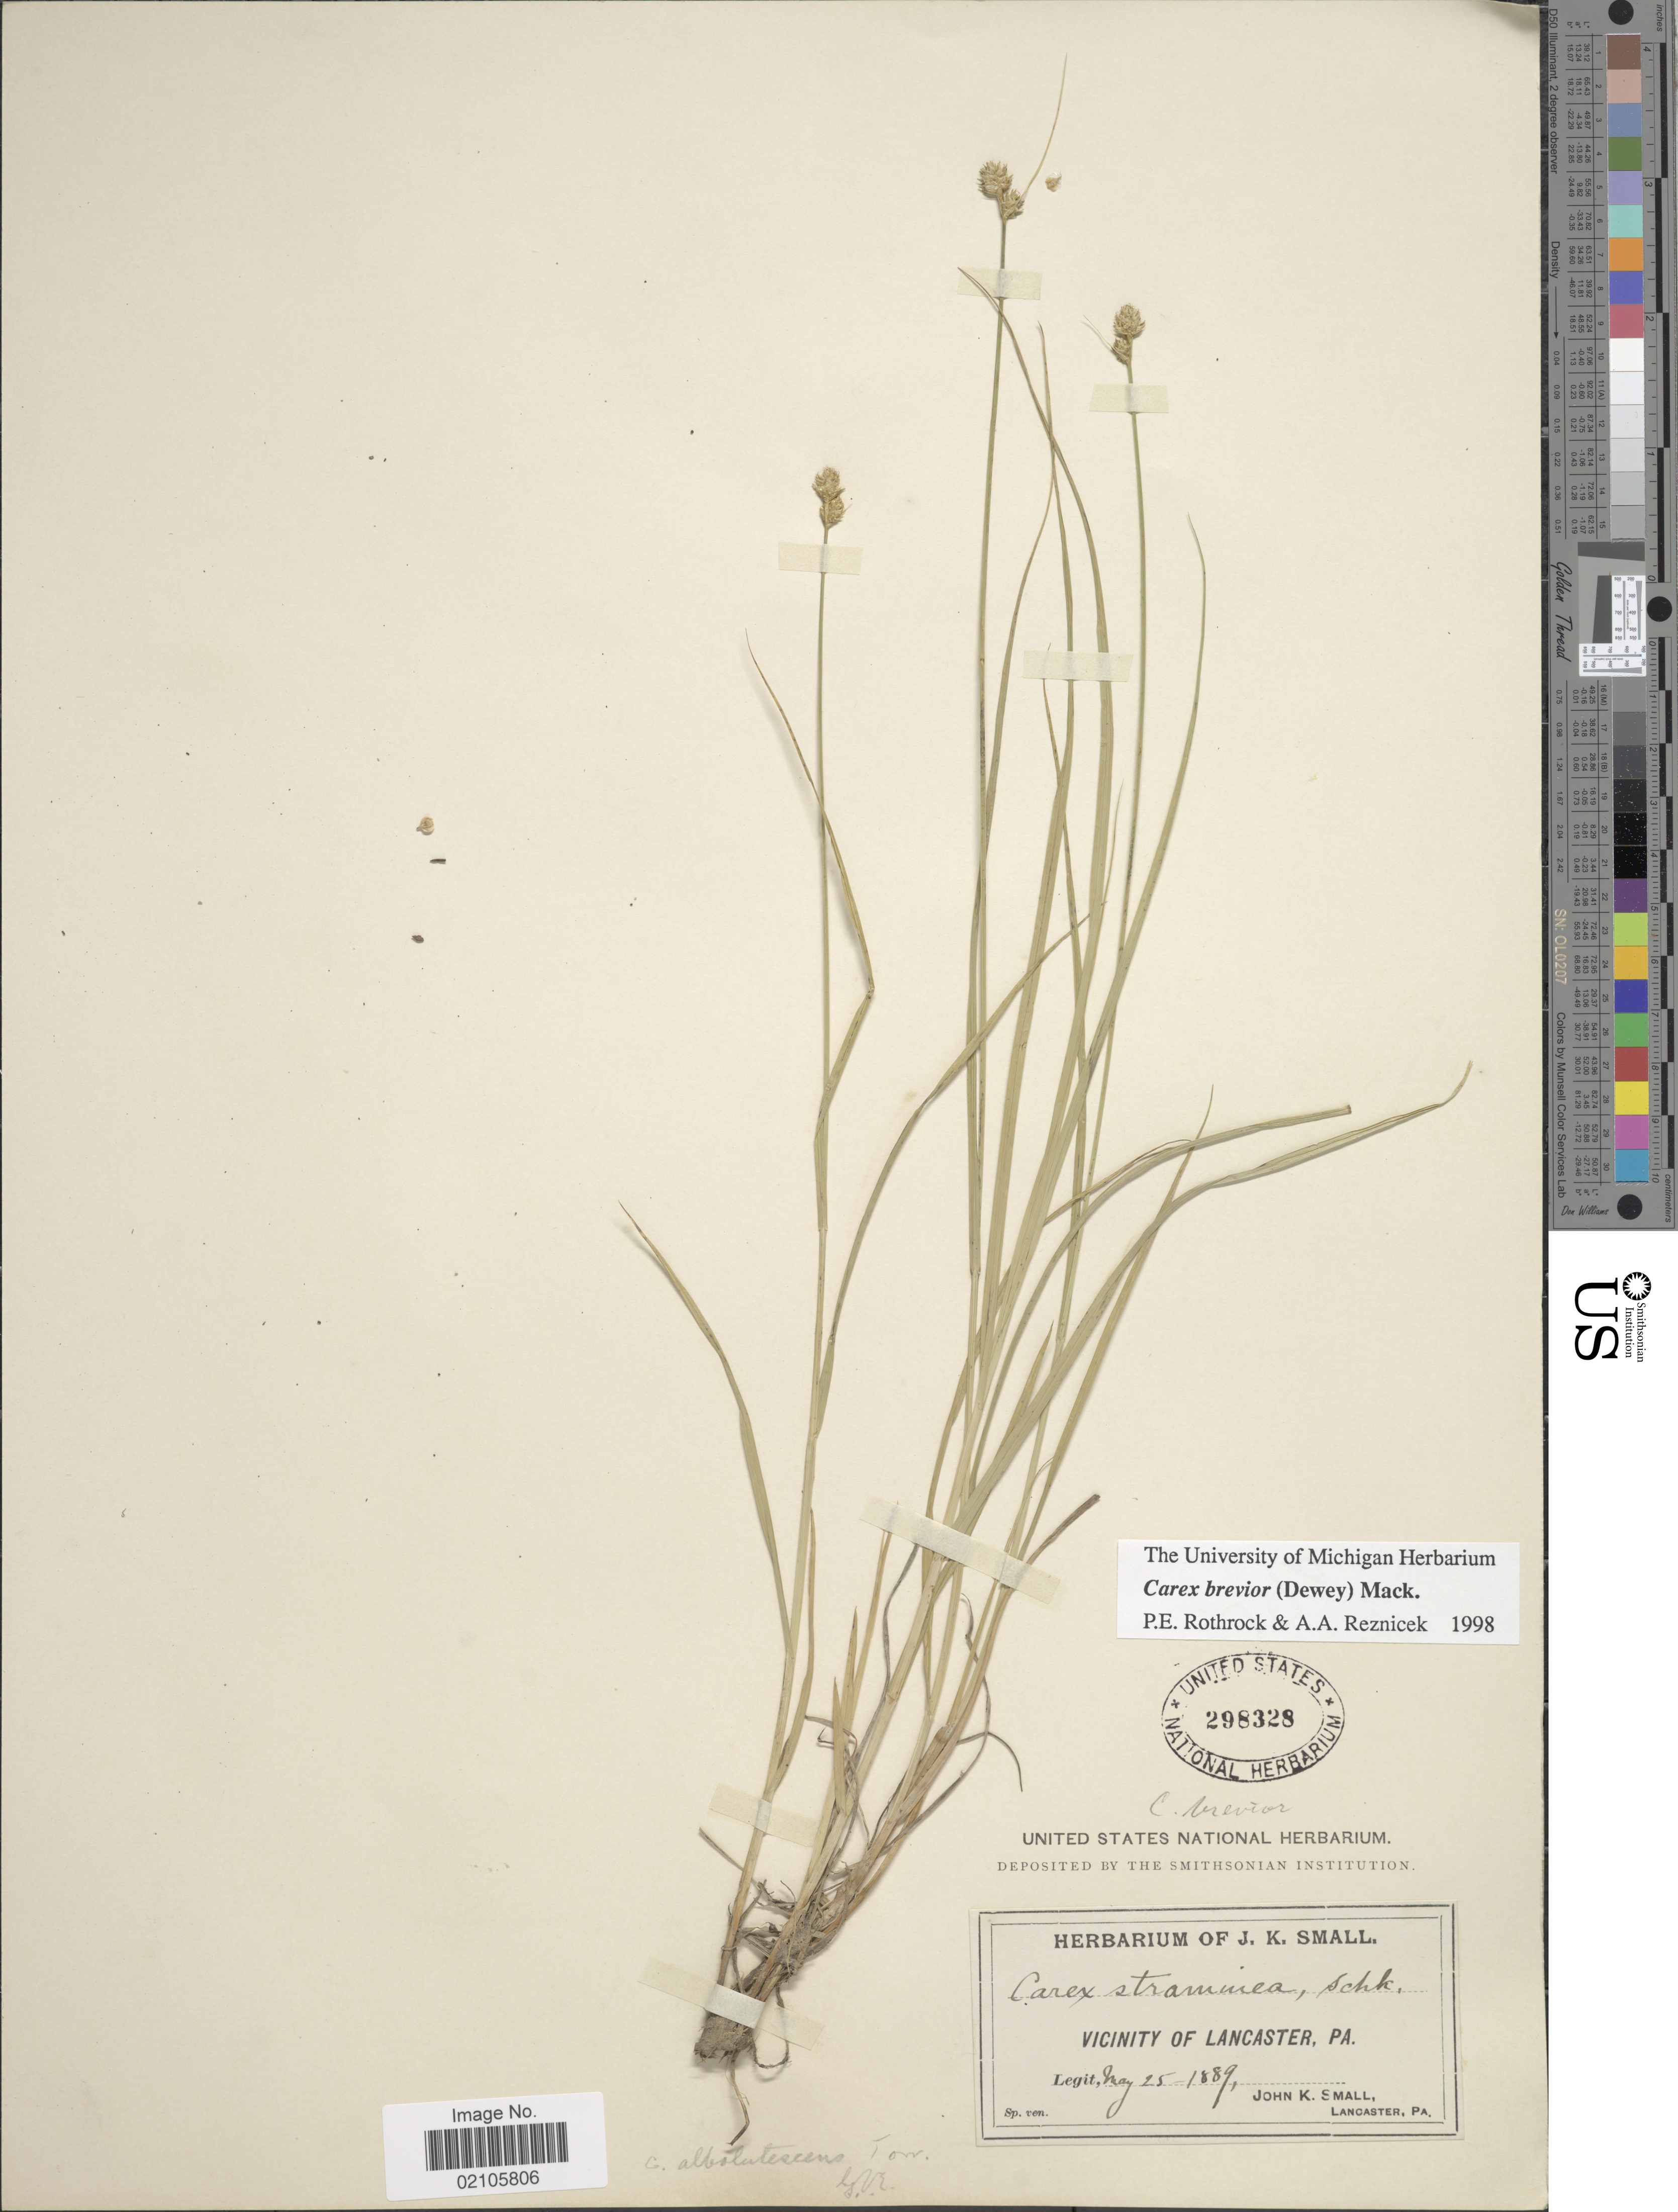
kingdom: Plantae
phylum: Tracheophyta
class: Liliopsida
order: Poales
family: Cyperaceae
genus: Carex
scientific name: Carex brevior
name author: (Dewey) Mack. ex Lunell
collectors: J. K. Small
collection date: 1889-05-25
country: United States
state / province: Pennsylvania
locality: Vicinity of Lancaster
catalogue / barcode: US 298328